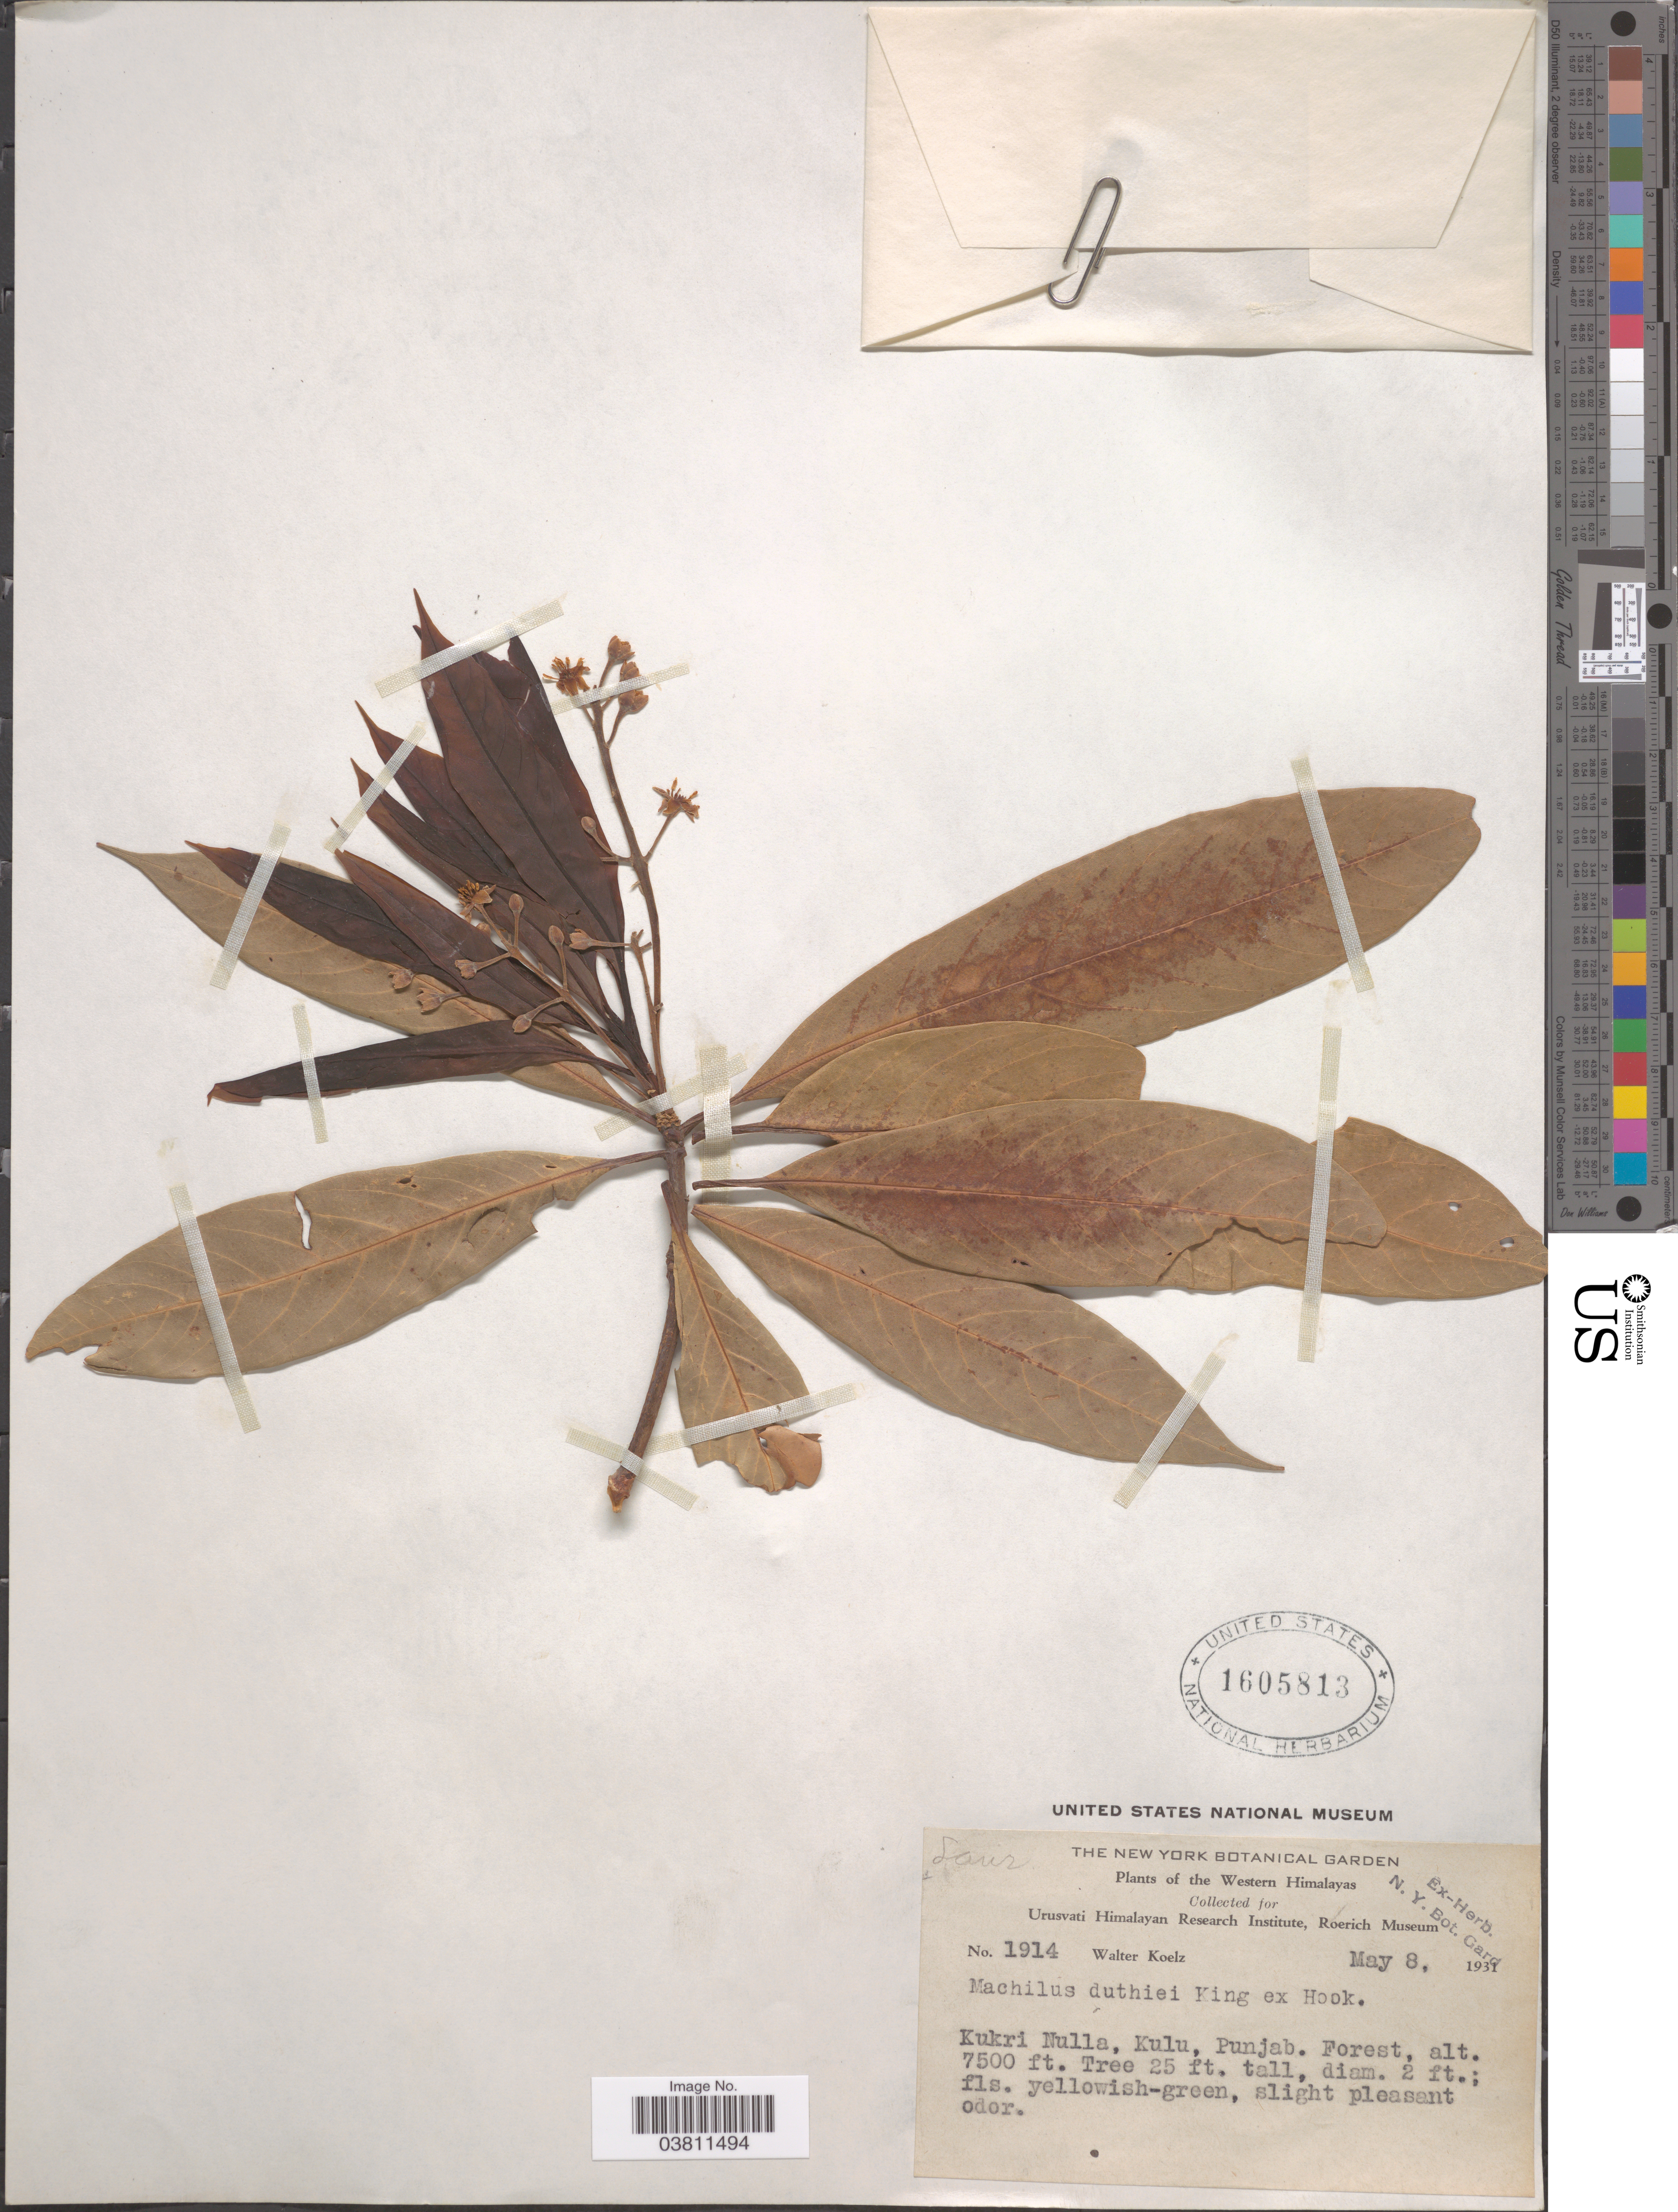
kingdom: Plantae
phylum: Tracheophyta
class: Magnoliopsida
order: Laurales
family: Lauraceae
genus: Persea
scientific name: Persea duthiei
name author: (King) Kosterm.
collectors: W. N. Koelz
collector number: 1914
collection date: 1931-05-08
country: India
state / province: Punjab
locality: Western Himalayas. Kukri Nulla, Kulu.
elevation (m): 2286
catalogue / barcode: US 1605813